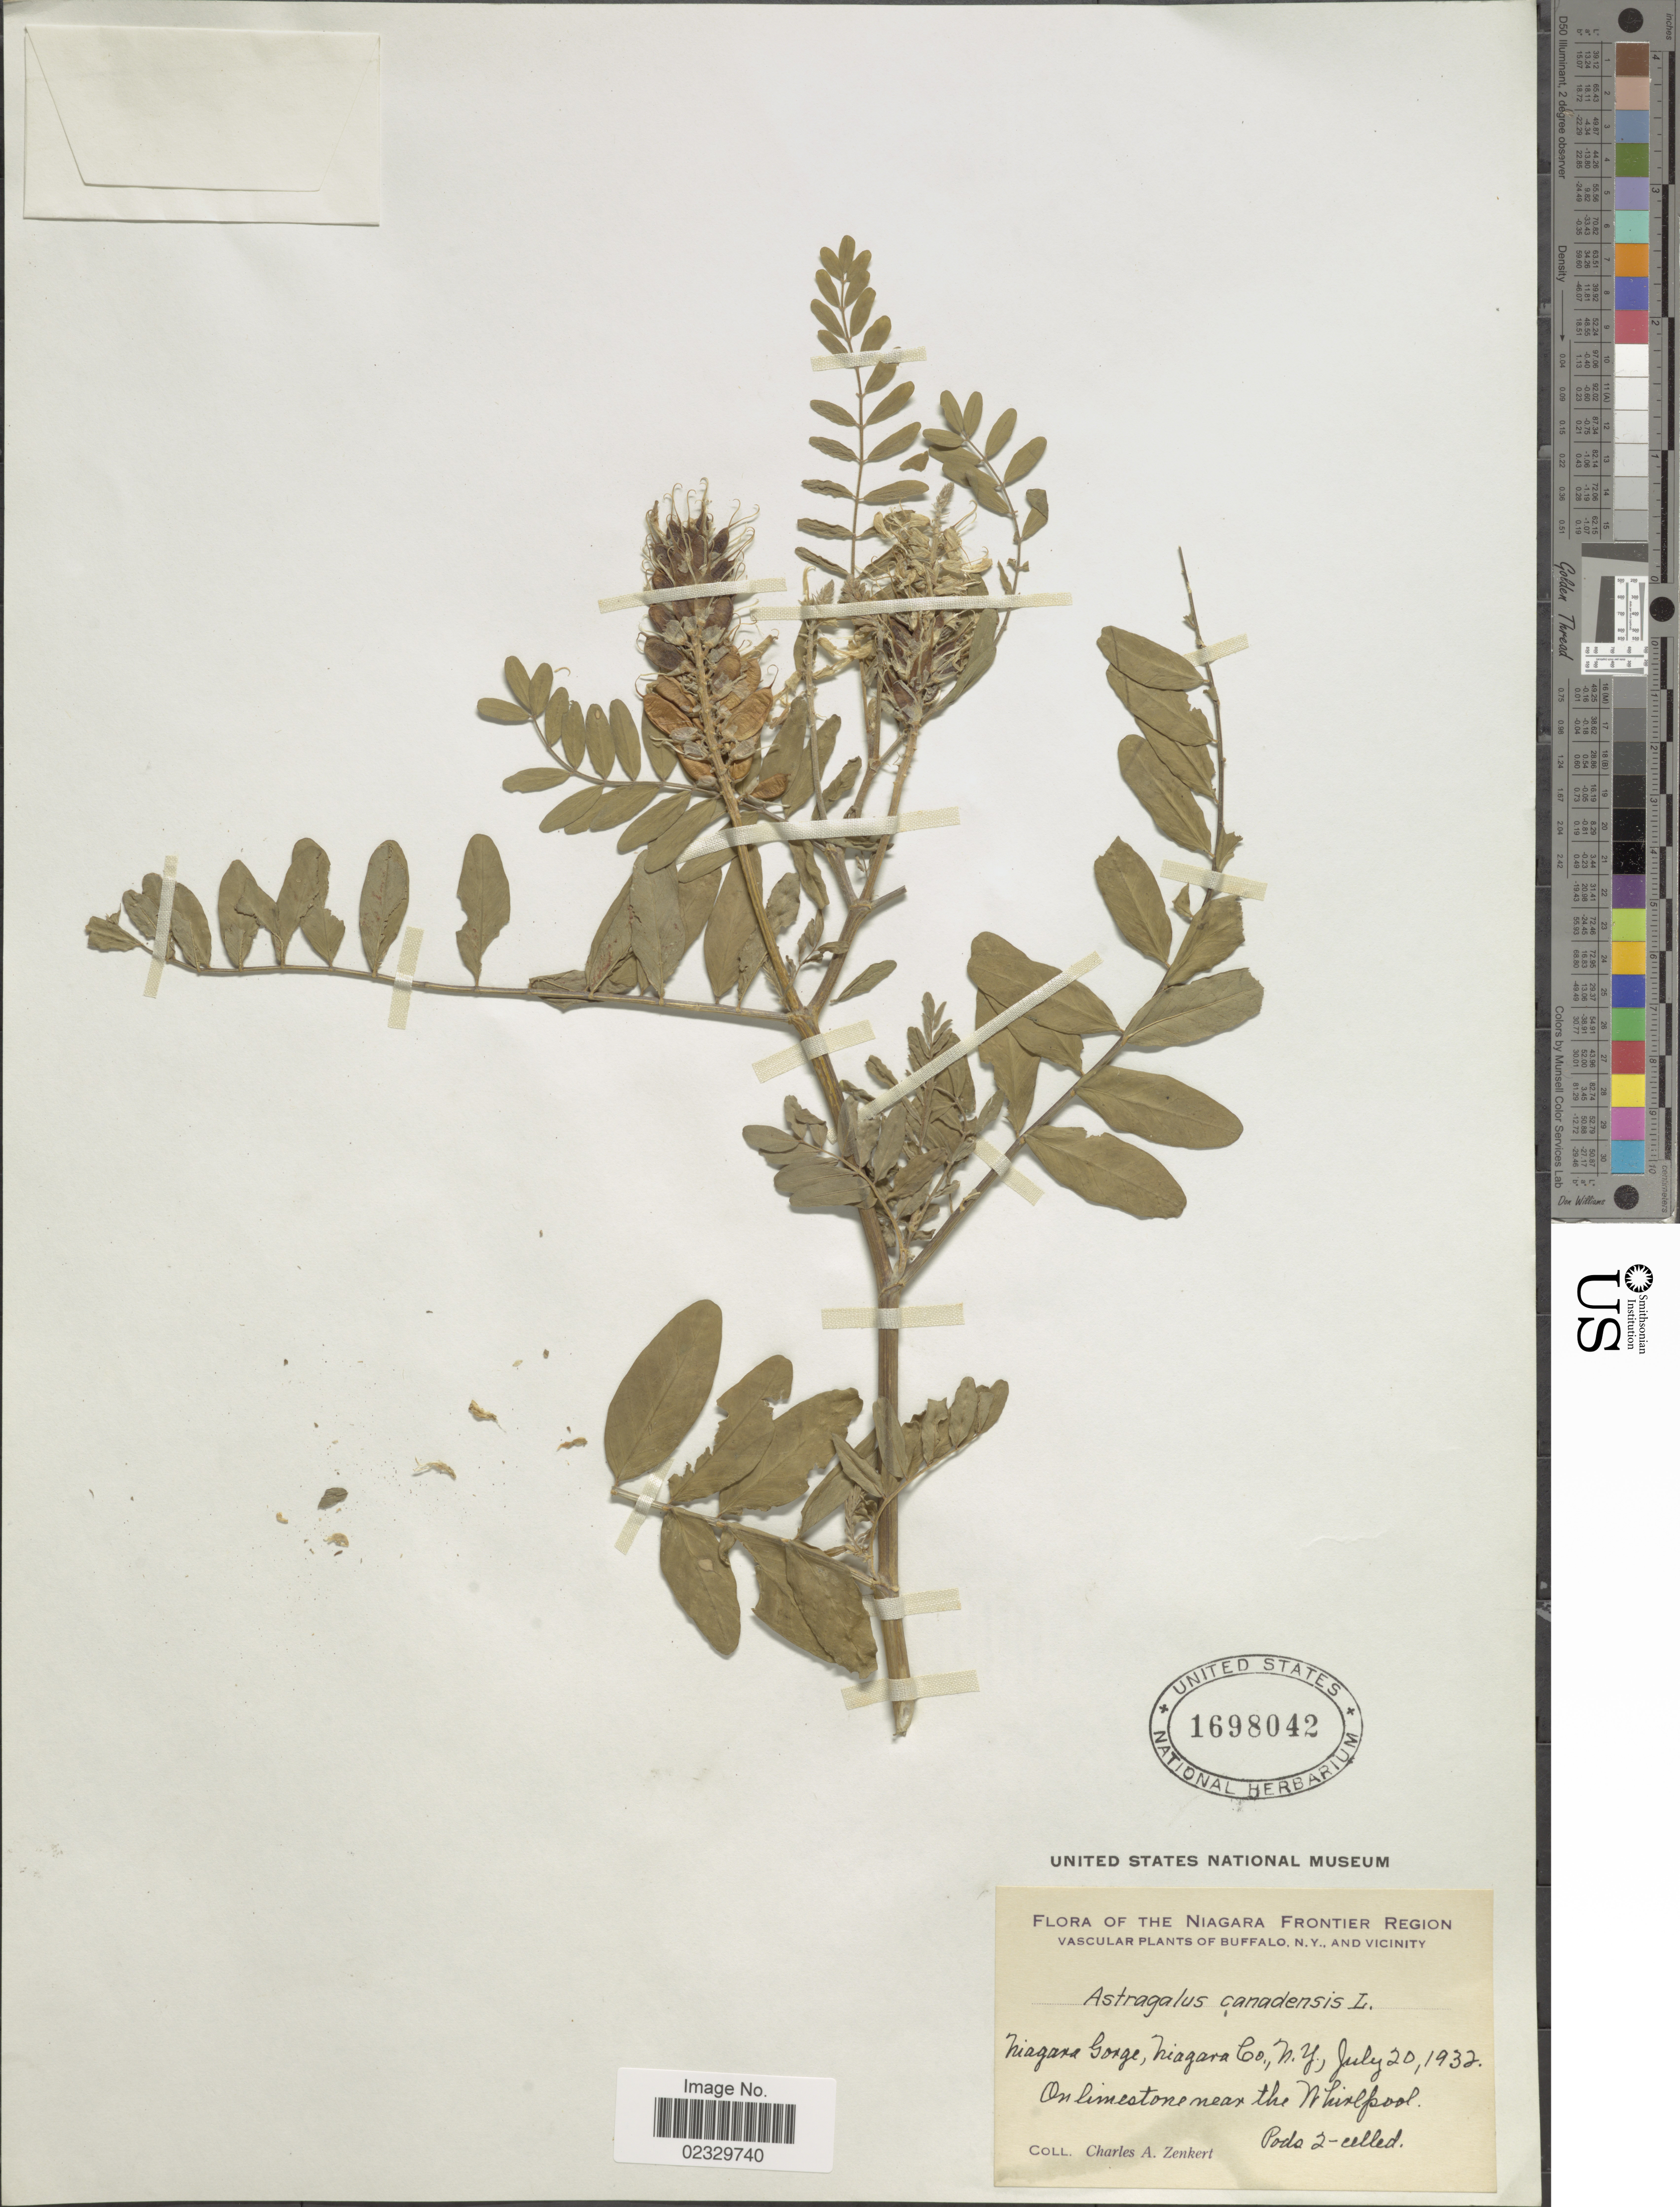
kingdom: Plantae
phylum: Tracheophyta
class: Magnoliopsida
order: Fabales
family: Fabaceae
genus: Astragalus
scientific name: Astragalus canadensis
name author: L.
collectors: C. Zenkert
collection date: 1932-07-20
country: United States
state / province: New York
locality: Niagare Gorge, Niagara Co, N.Y., The Niagara Frontier Region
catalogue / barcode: US 1698042